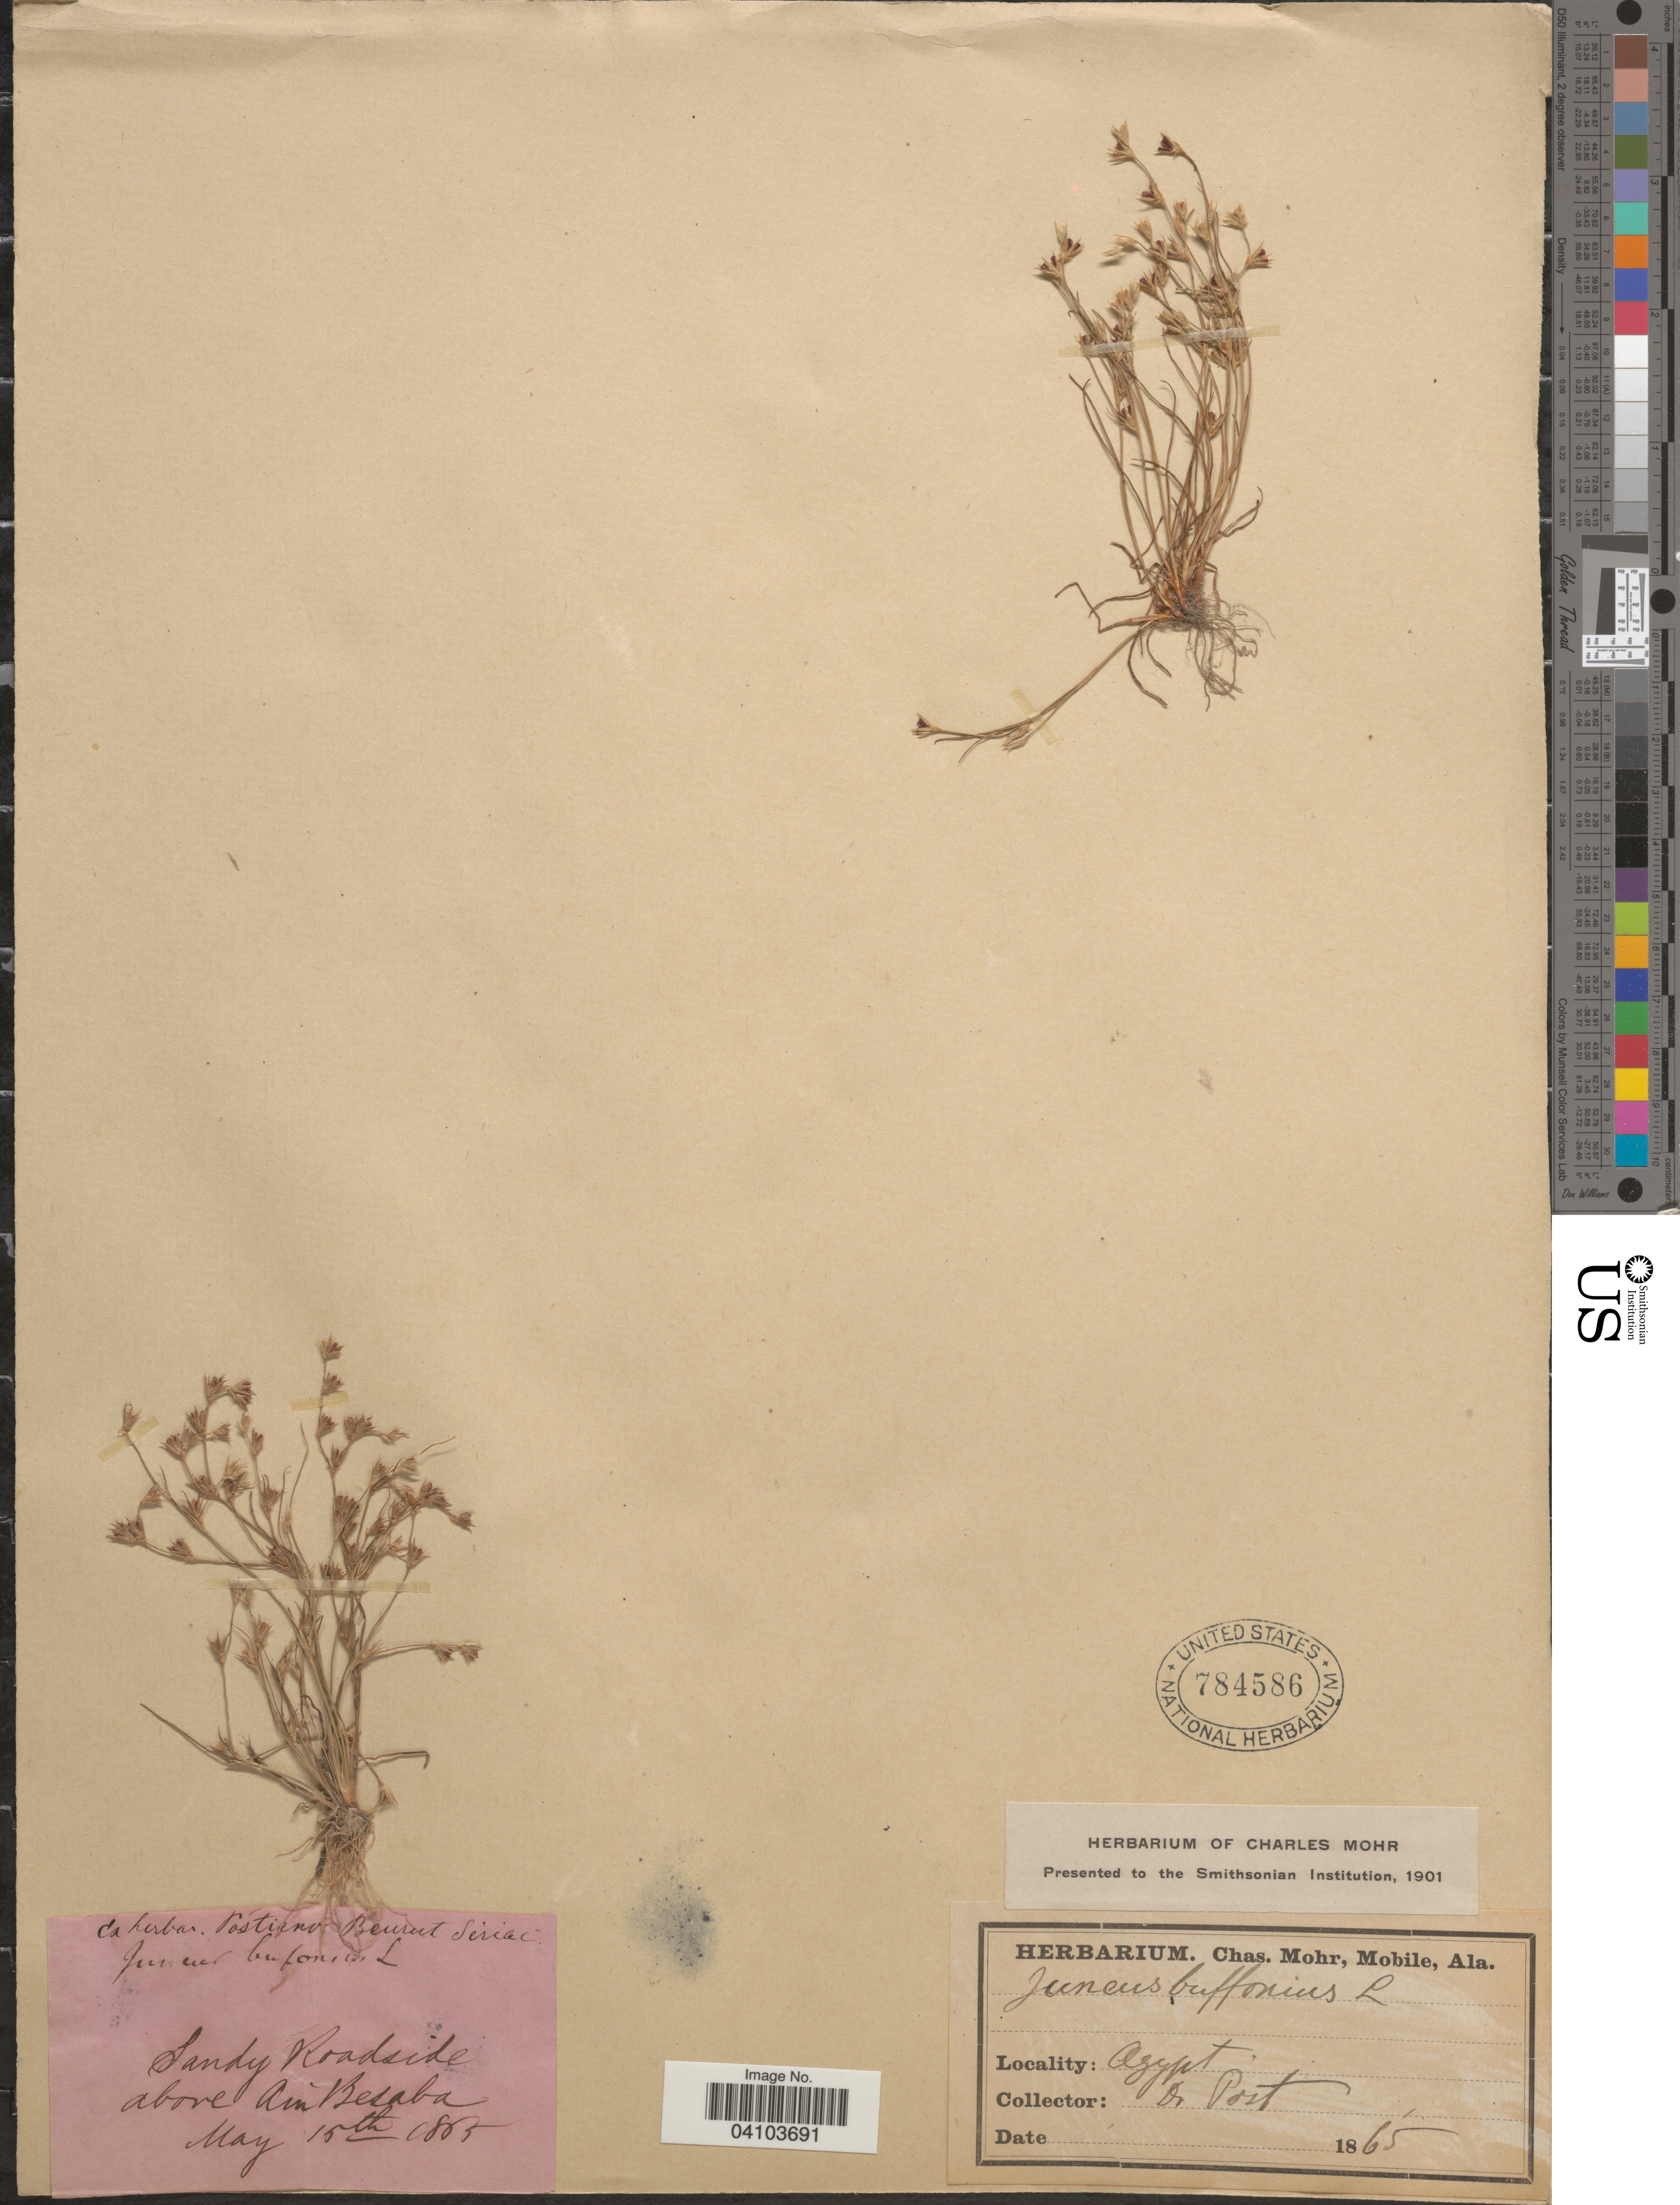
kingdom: Plantae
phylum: Tracheophyta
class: Liliopsida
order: Poales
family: Juncaceae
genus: Juncus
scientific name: Juncus bufonius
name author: L.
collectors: -- Post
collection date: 1865-05-15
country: Egypt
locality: Sandy Roadside above Ain Besaba.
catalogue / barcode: US 784586